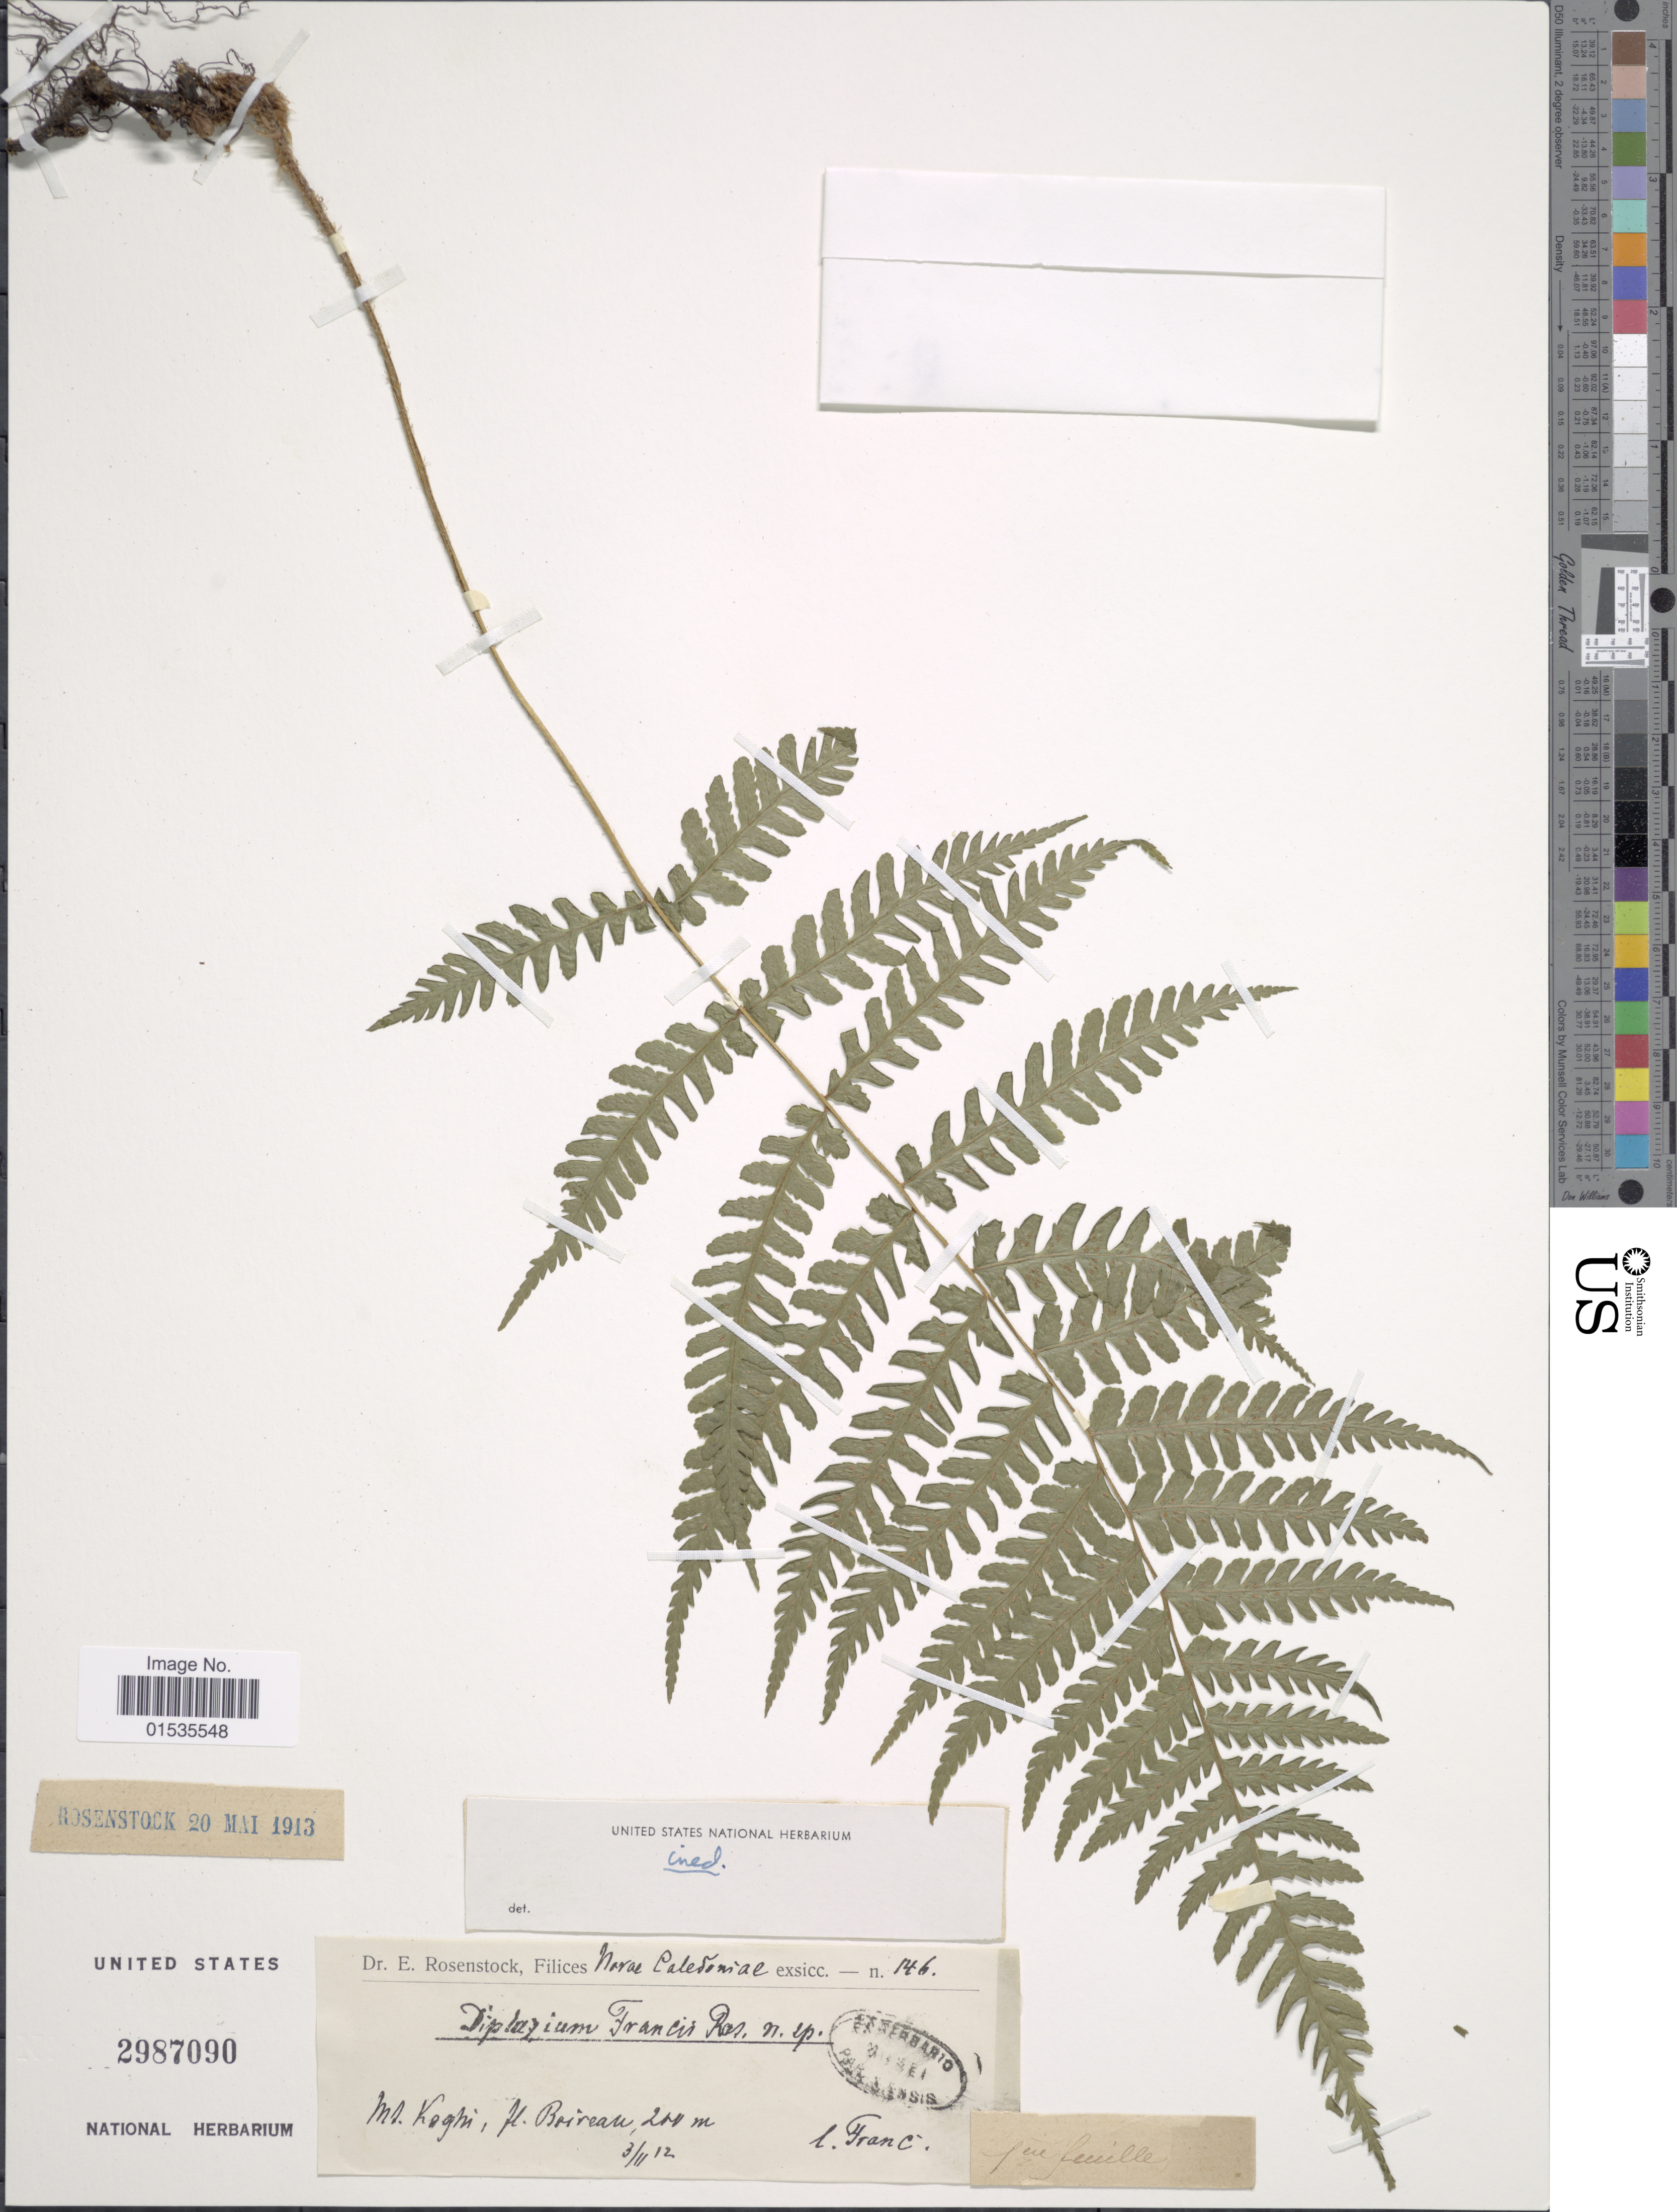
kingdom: Plantae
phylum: Tracheophyta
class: Polypodiopsida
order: Polypodiales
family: Athyriaceae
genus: Diplazium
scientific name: Diplazium sp.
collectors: I. Franc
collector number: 146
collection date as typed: Transcribed d/m/y: 3/11/12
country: New Caledonia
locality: Mt. Koghis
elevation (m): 200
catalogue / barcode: US 2987090